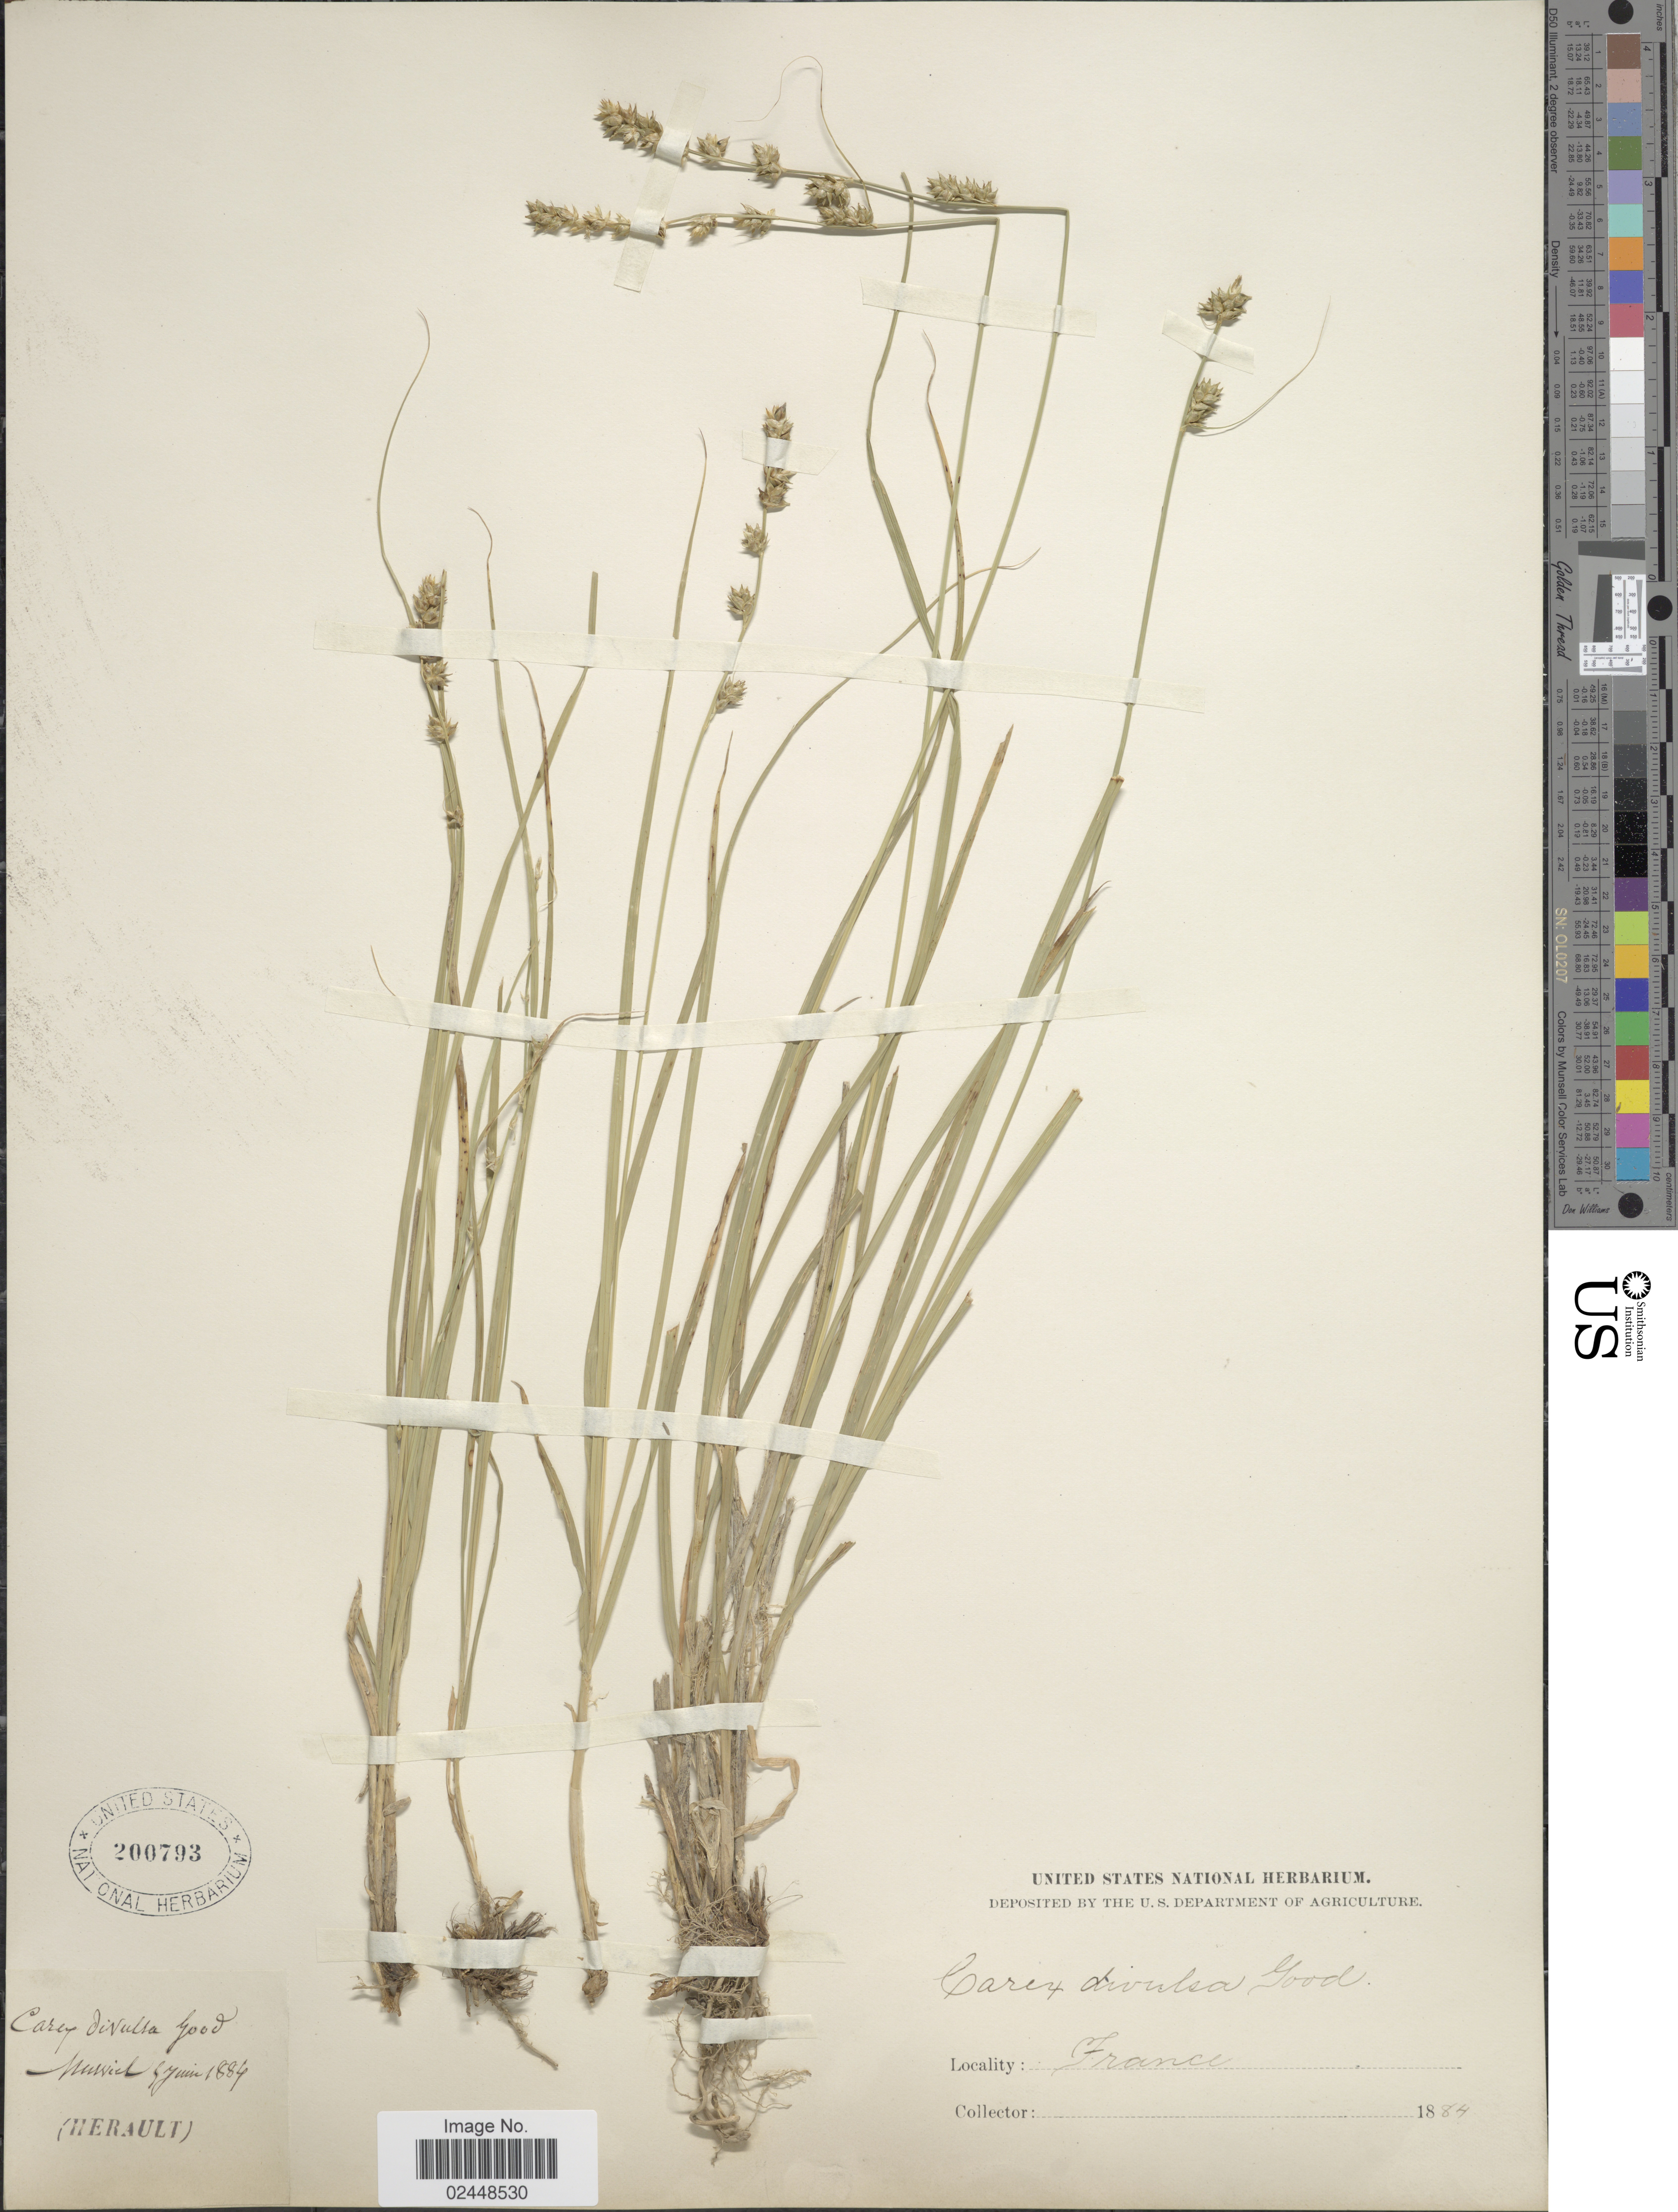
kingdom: Plantae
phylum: Tracheophyta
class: Liliopsida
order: Poales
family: Cyperaceae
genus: Carex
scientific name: Carex divulsa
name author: Stokes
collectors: ex herb. U. S. Department of Agriculture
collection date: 1884-06-05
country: France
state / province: Occitanie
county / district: Hérault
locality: Murviel (Herault)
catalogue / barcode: US 200793